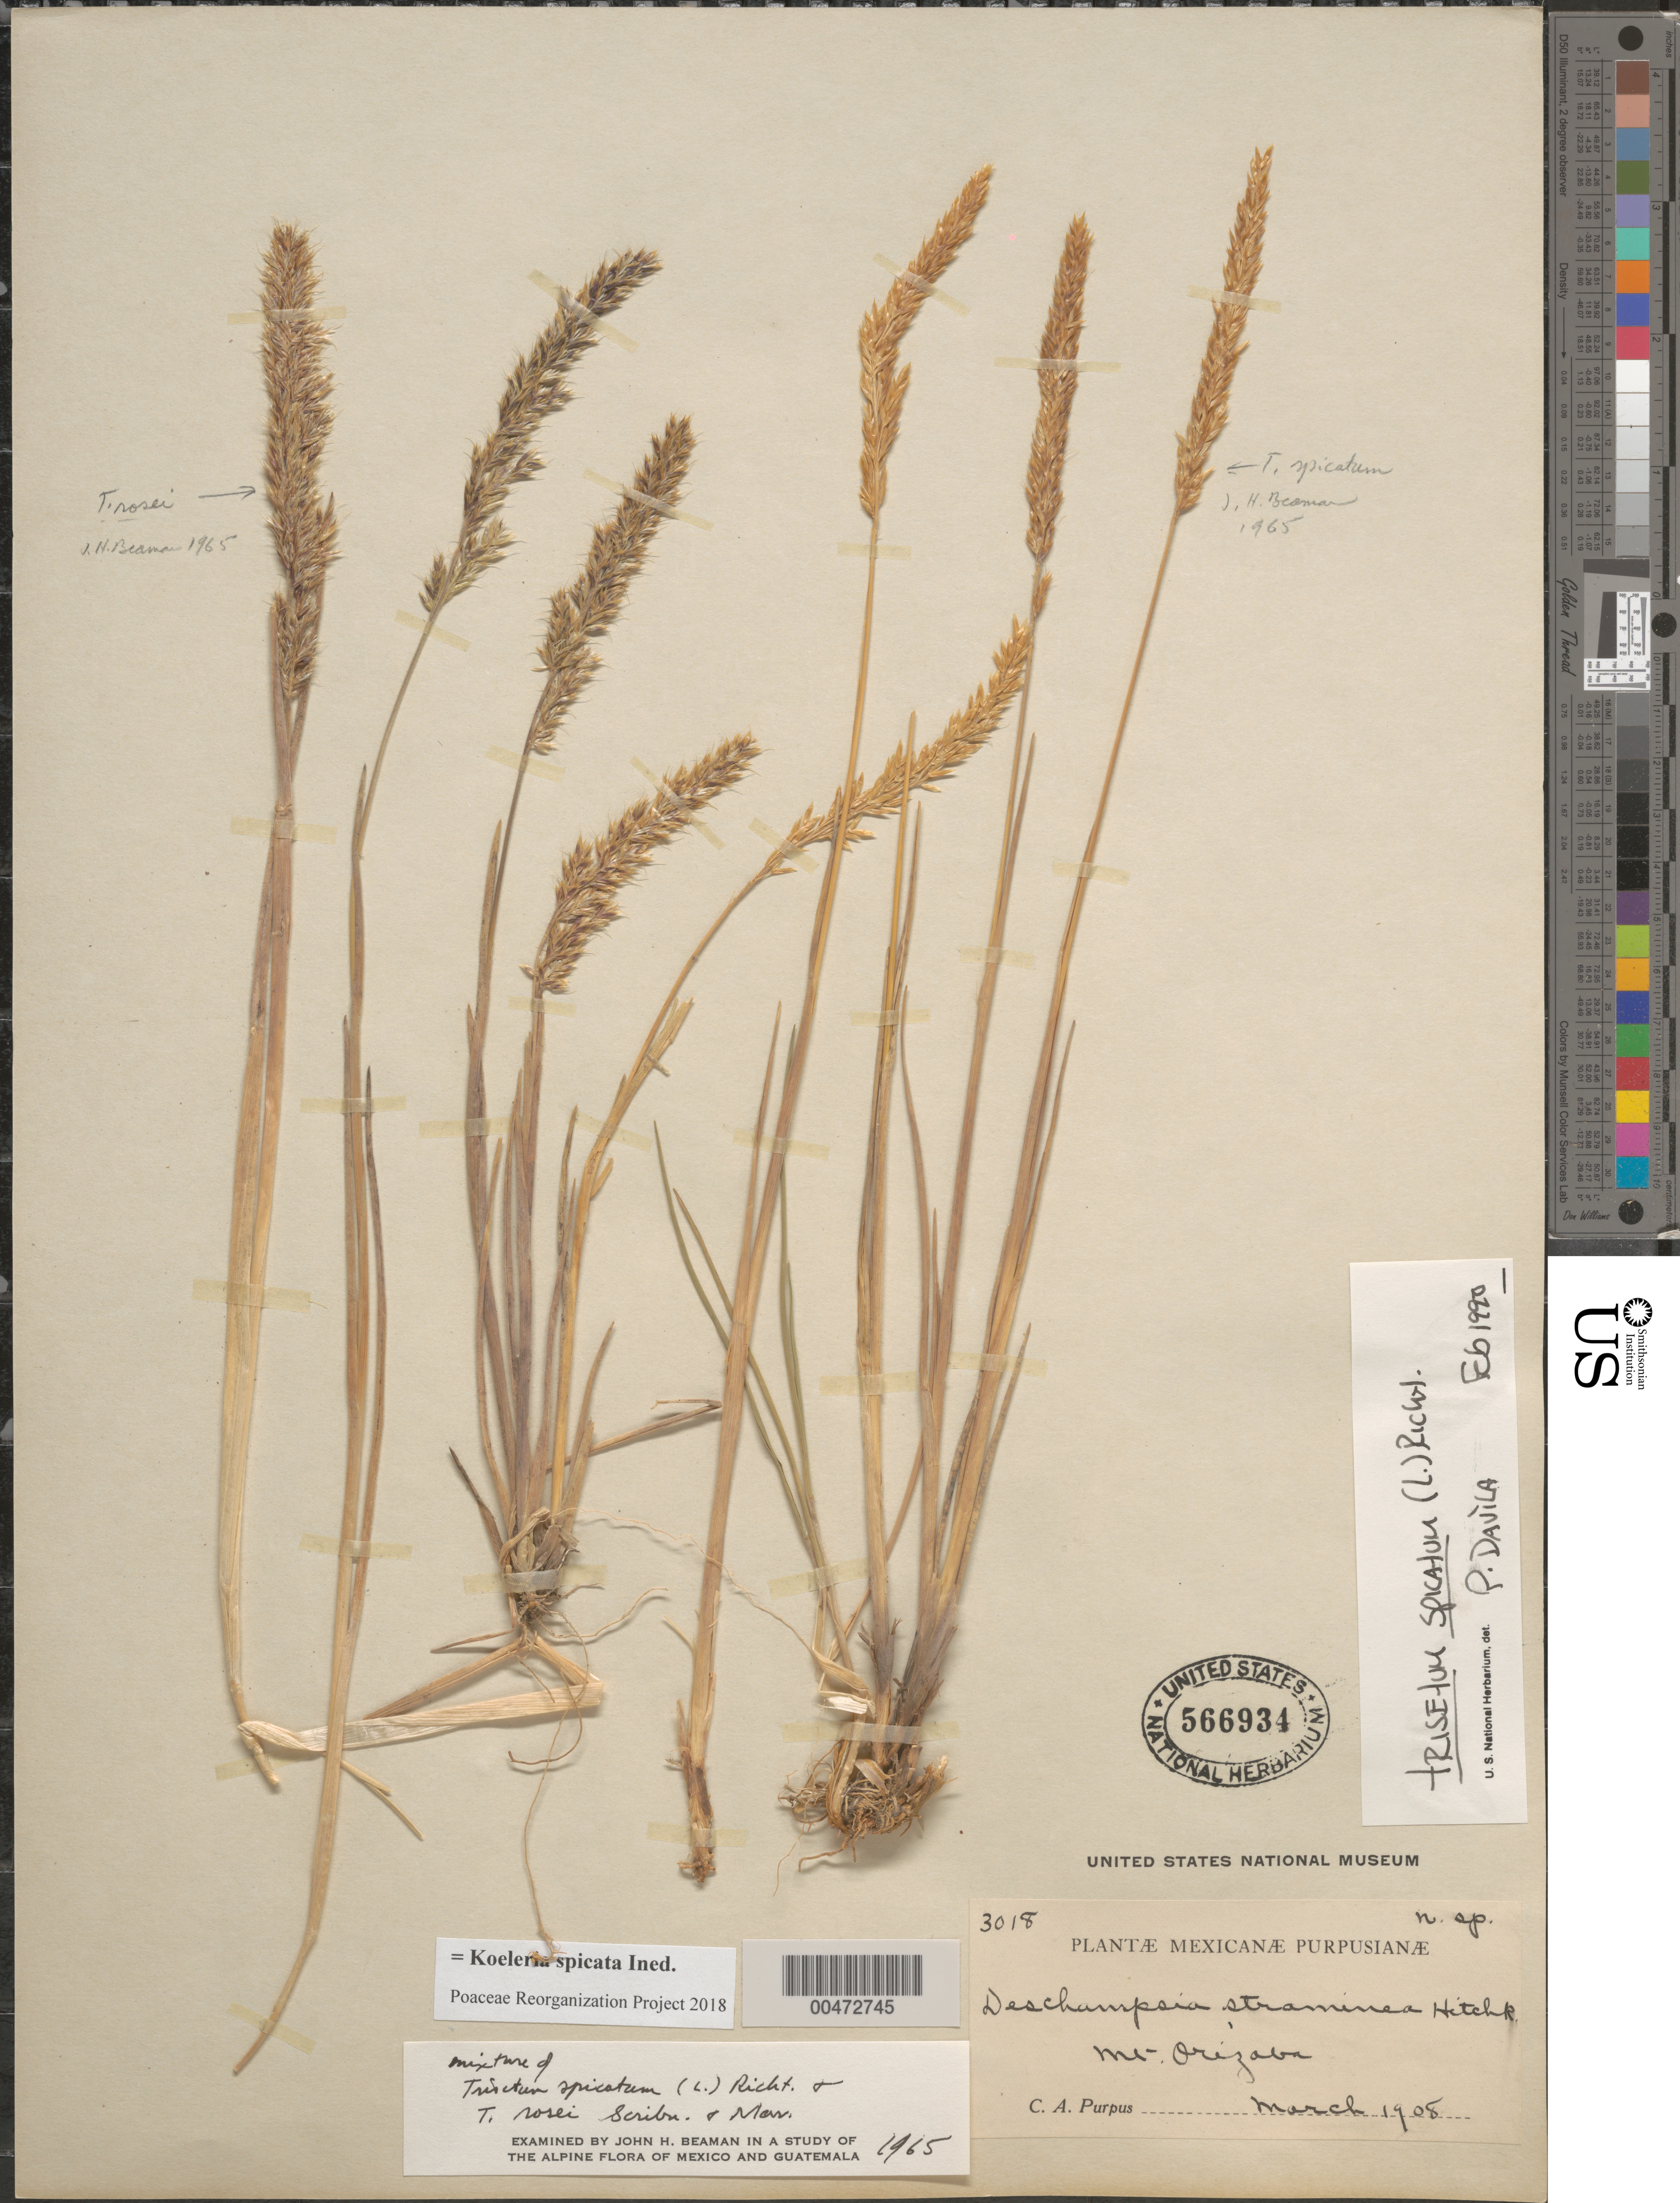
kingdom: Plantae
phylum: Tracheophyta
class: Liliopsida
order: Poales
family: Poaceae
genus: Koeleria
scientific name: Koeleria spicata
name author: (L.) Barberá et al.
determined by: Poaceae Reorganization Project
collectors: C. A. Purpus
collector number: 3018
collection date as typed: Mar 1908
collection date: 1908-03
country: Mexico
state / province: Veracruz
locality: Mt Orizaba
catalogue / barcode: US 566934